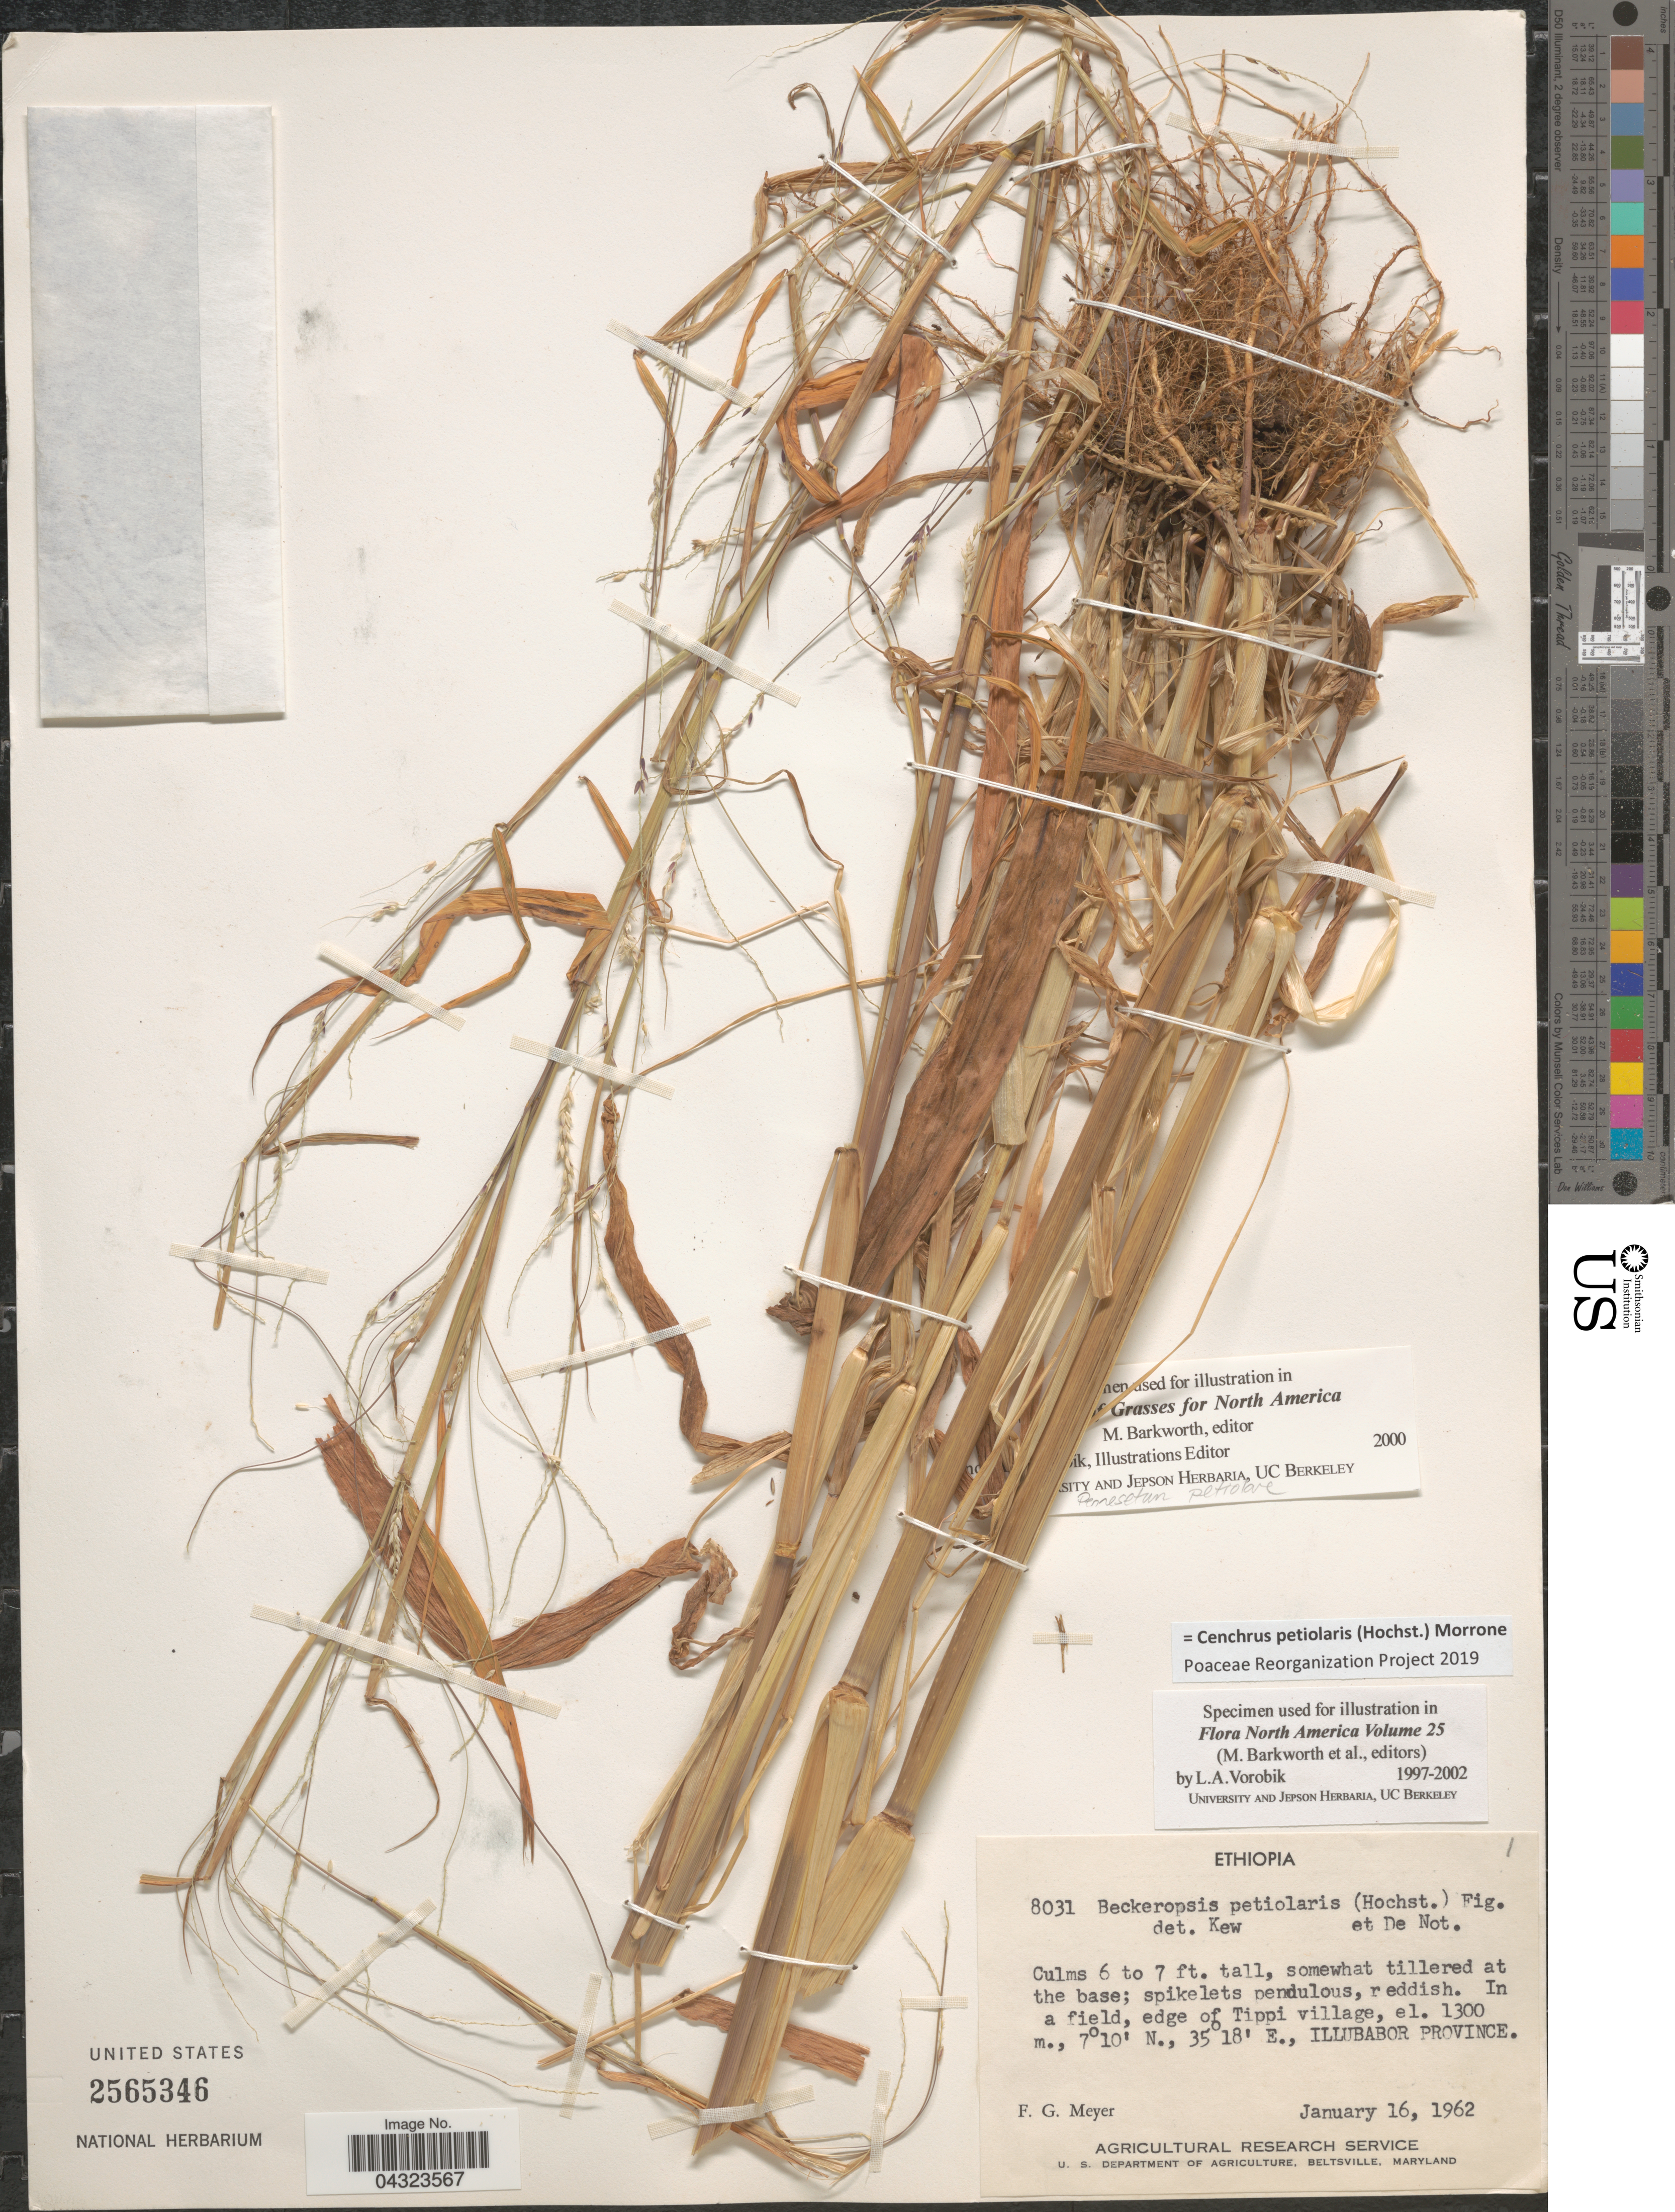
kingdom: Plantae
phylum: Tracheophyta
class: Liliopsida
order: Poales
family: Poaceae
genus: Cenchrus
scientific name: Cenchrus petiolaris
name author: (Hochst.) Morrone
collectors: F. G. Meyer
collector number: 8031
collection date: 1962-01-16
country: Ethiopia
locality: In a field, edge of Tippi village, Illubabor Province.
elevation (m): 1300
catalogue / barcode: US 2565346